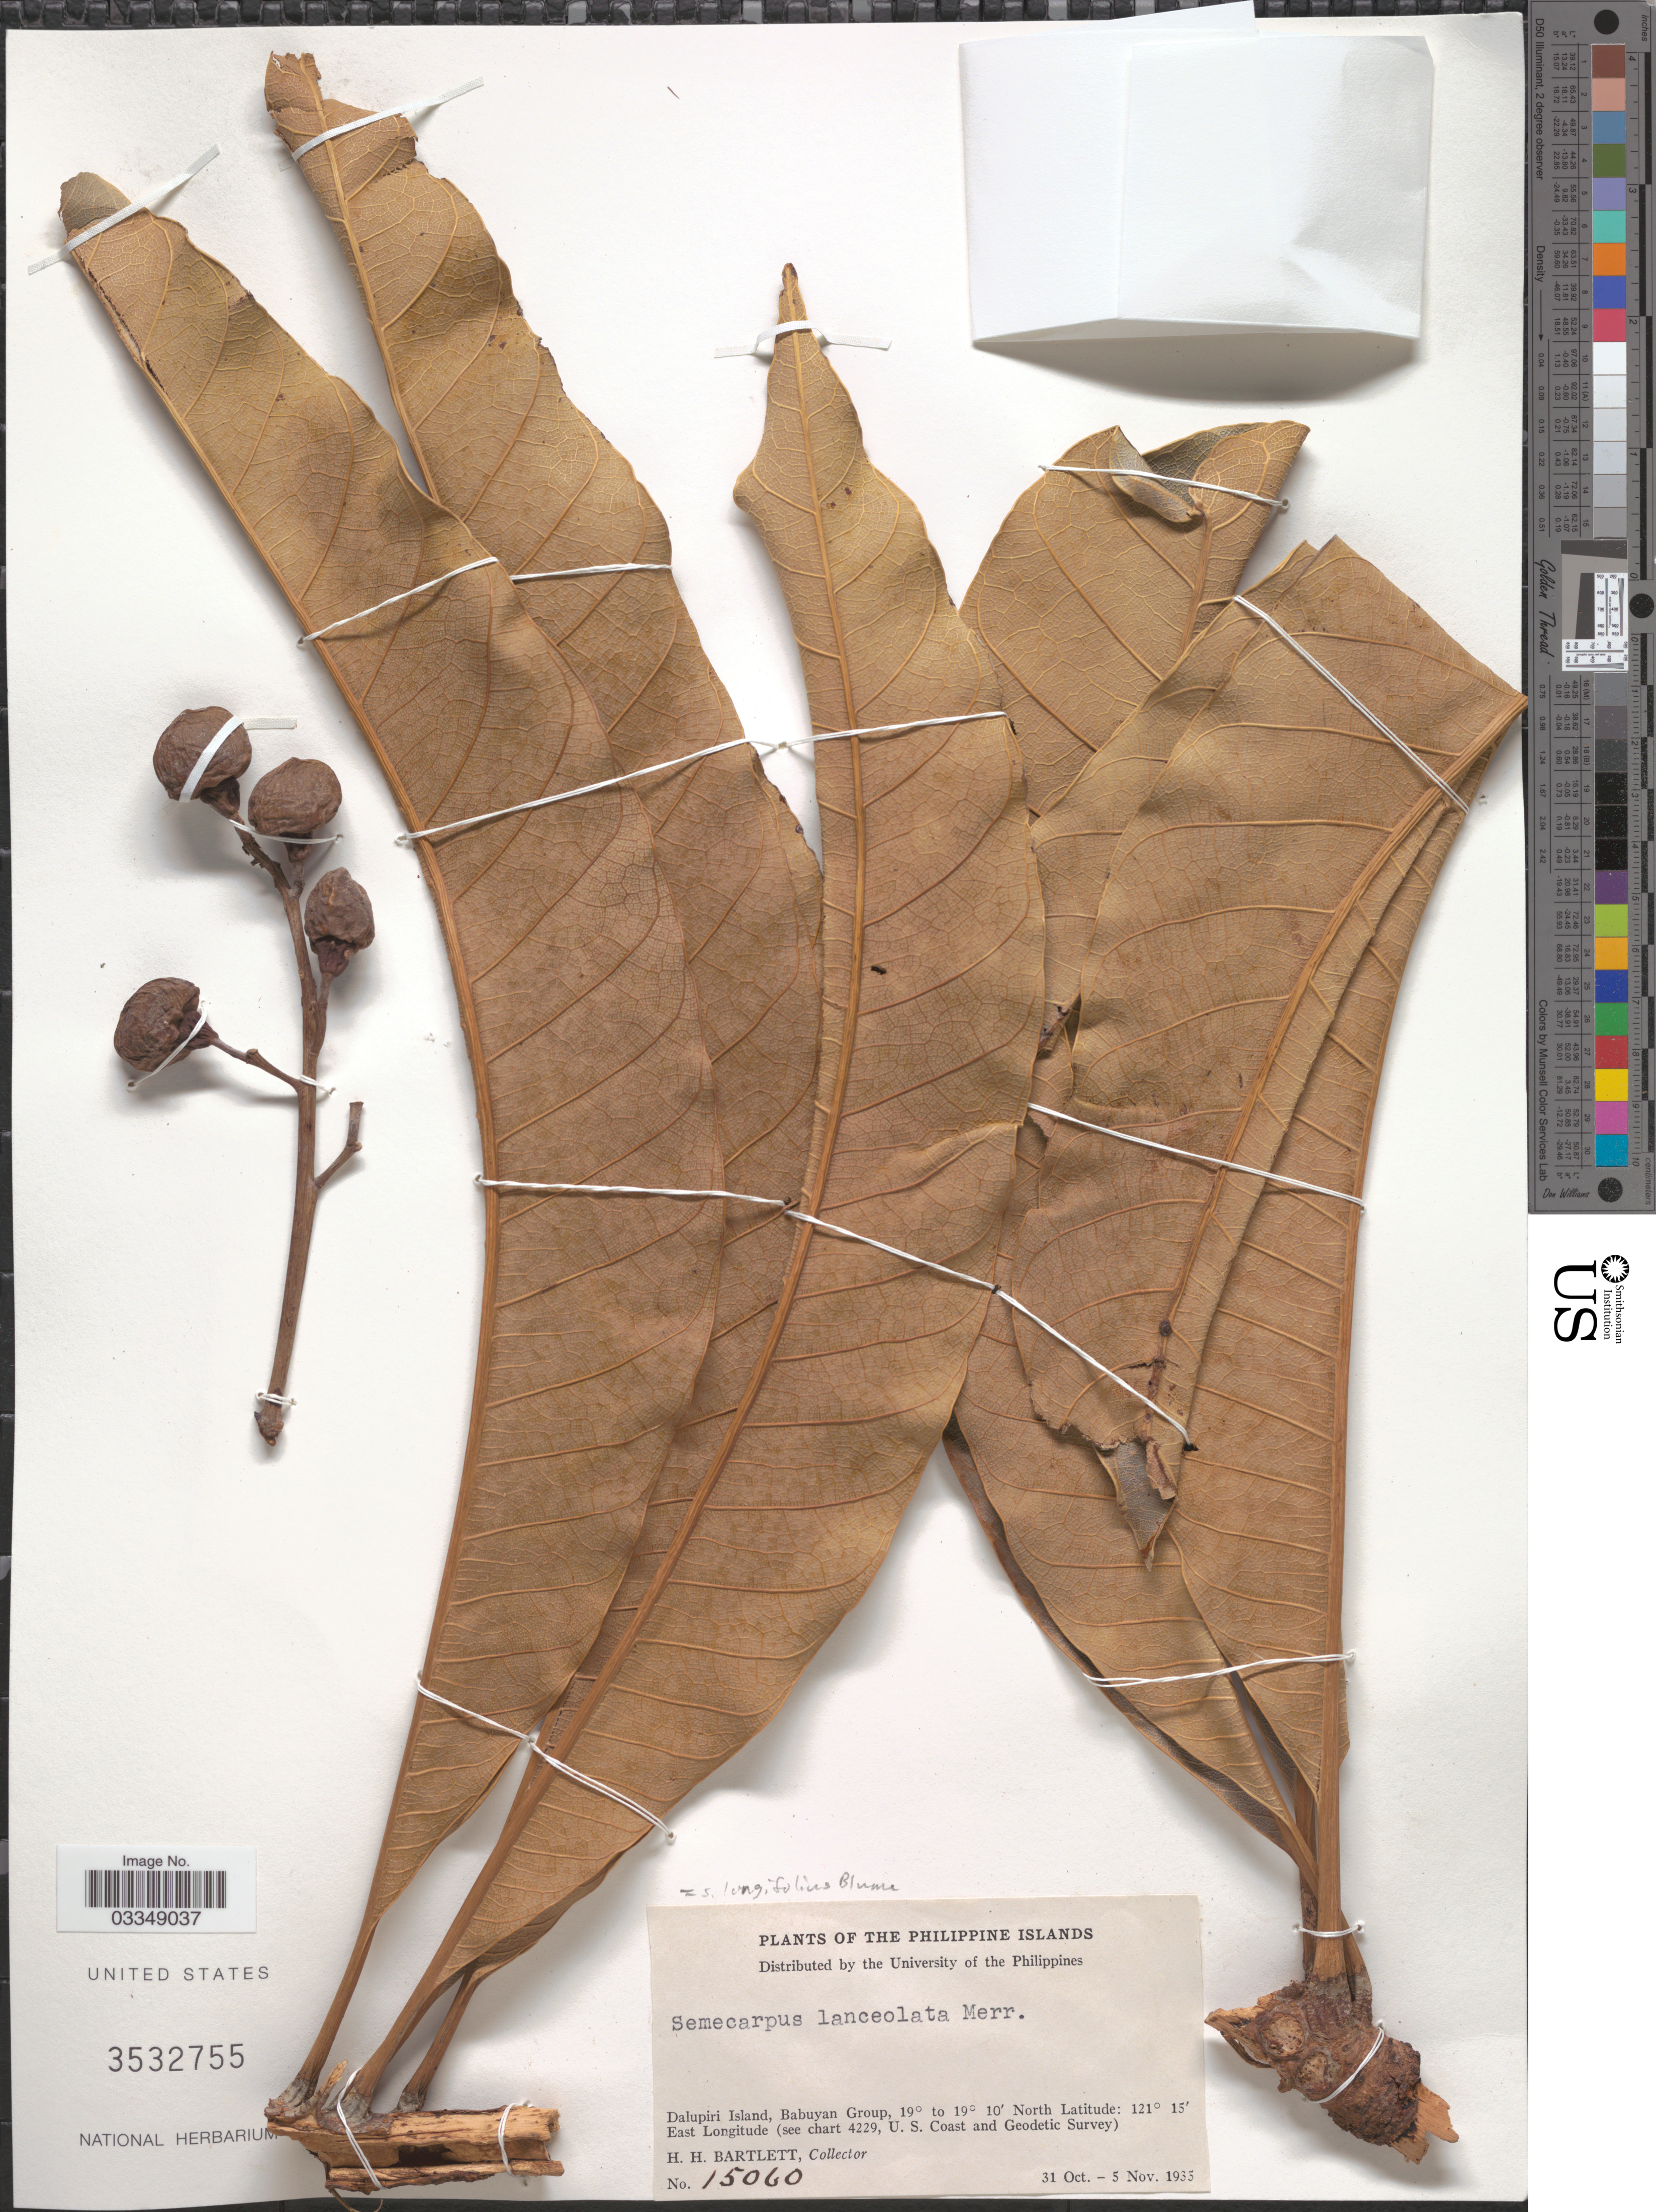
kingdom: Plantae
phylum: Tracheophyta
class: Magnoliopsida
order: Sapindales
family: Anacardiaceae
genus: Semecarpus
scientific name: Semecarpus longifolius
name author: Blume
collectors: H. H. Bartlett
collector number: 15040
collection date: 1933-10-31/1933-11-05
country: Philippines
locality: The Philippine Islands. Dalupiri Island, Babuyan Group.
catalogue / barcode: US 3532755